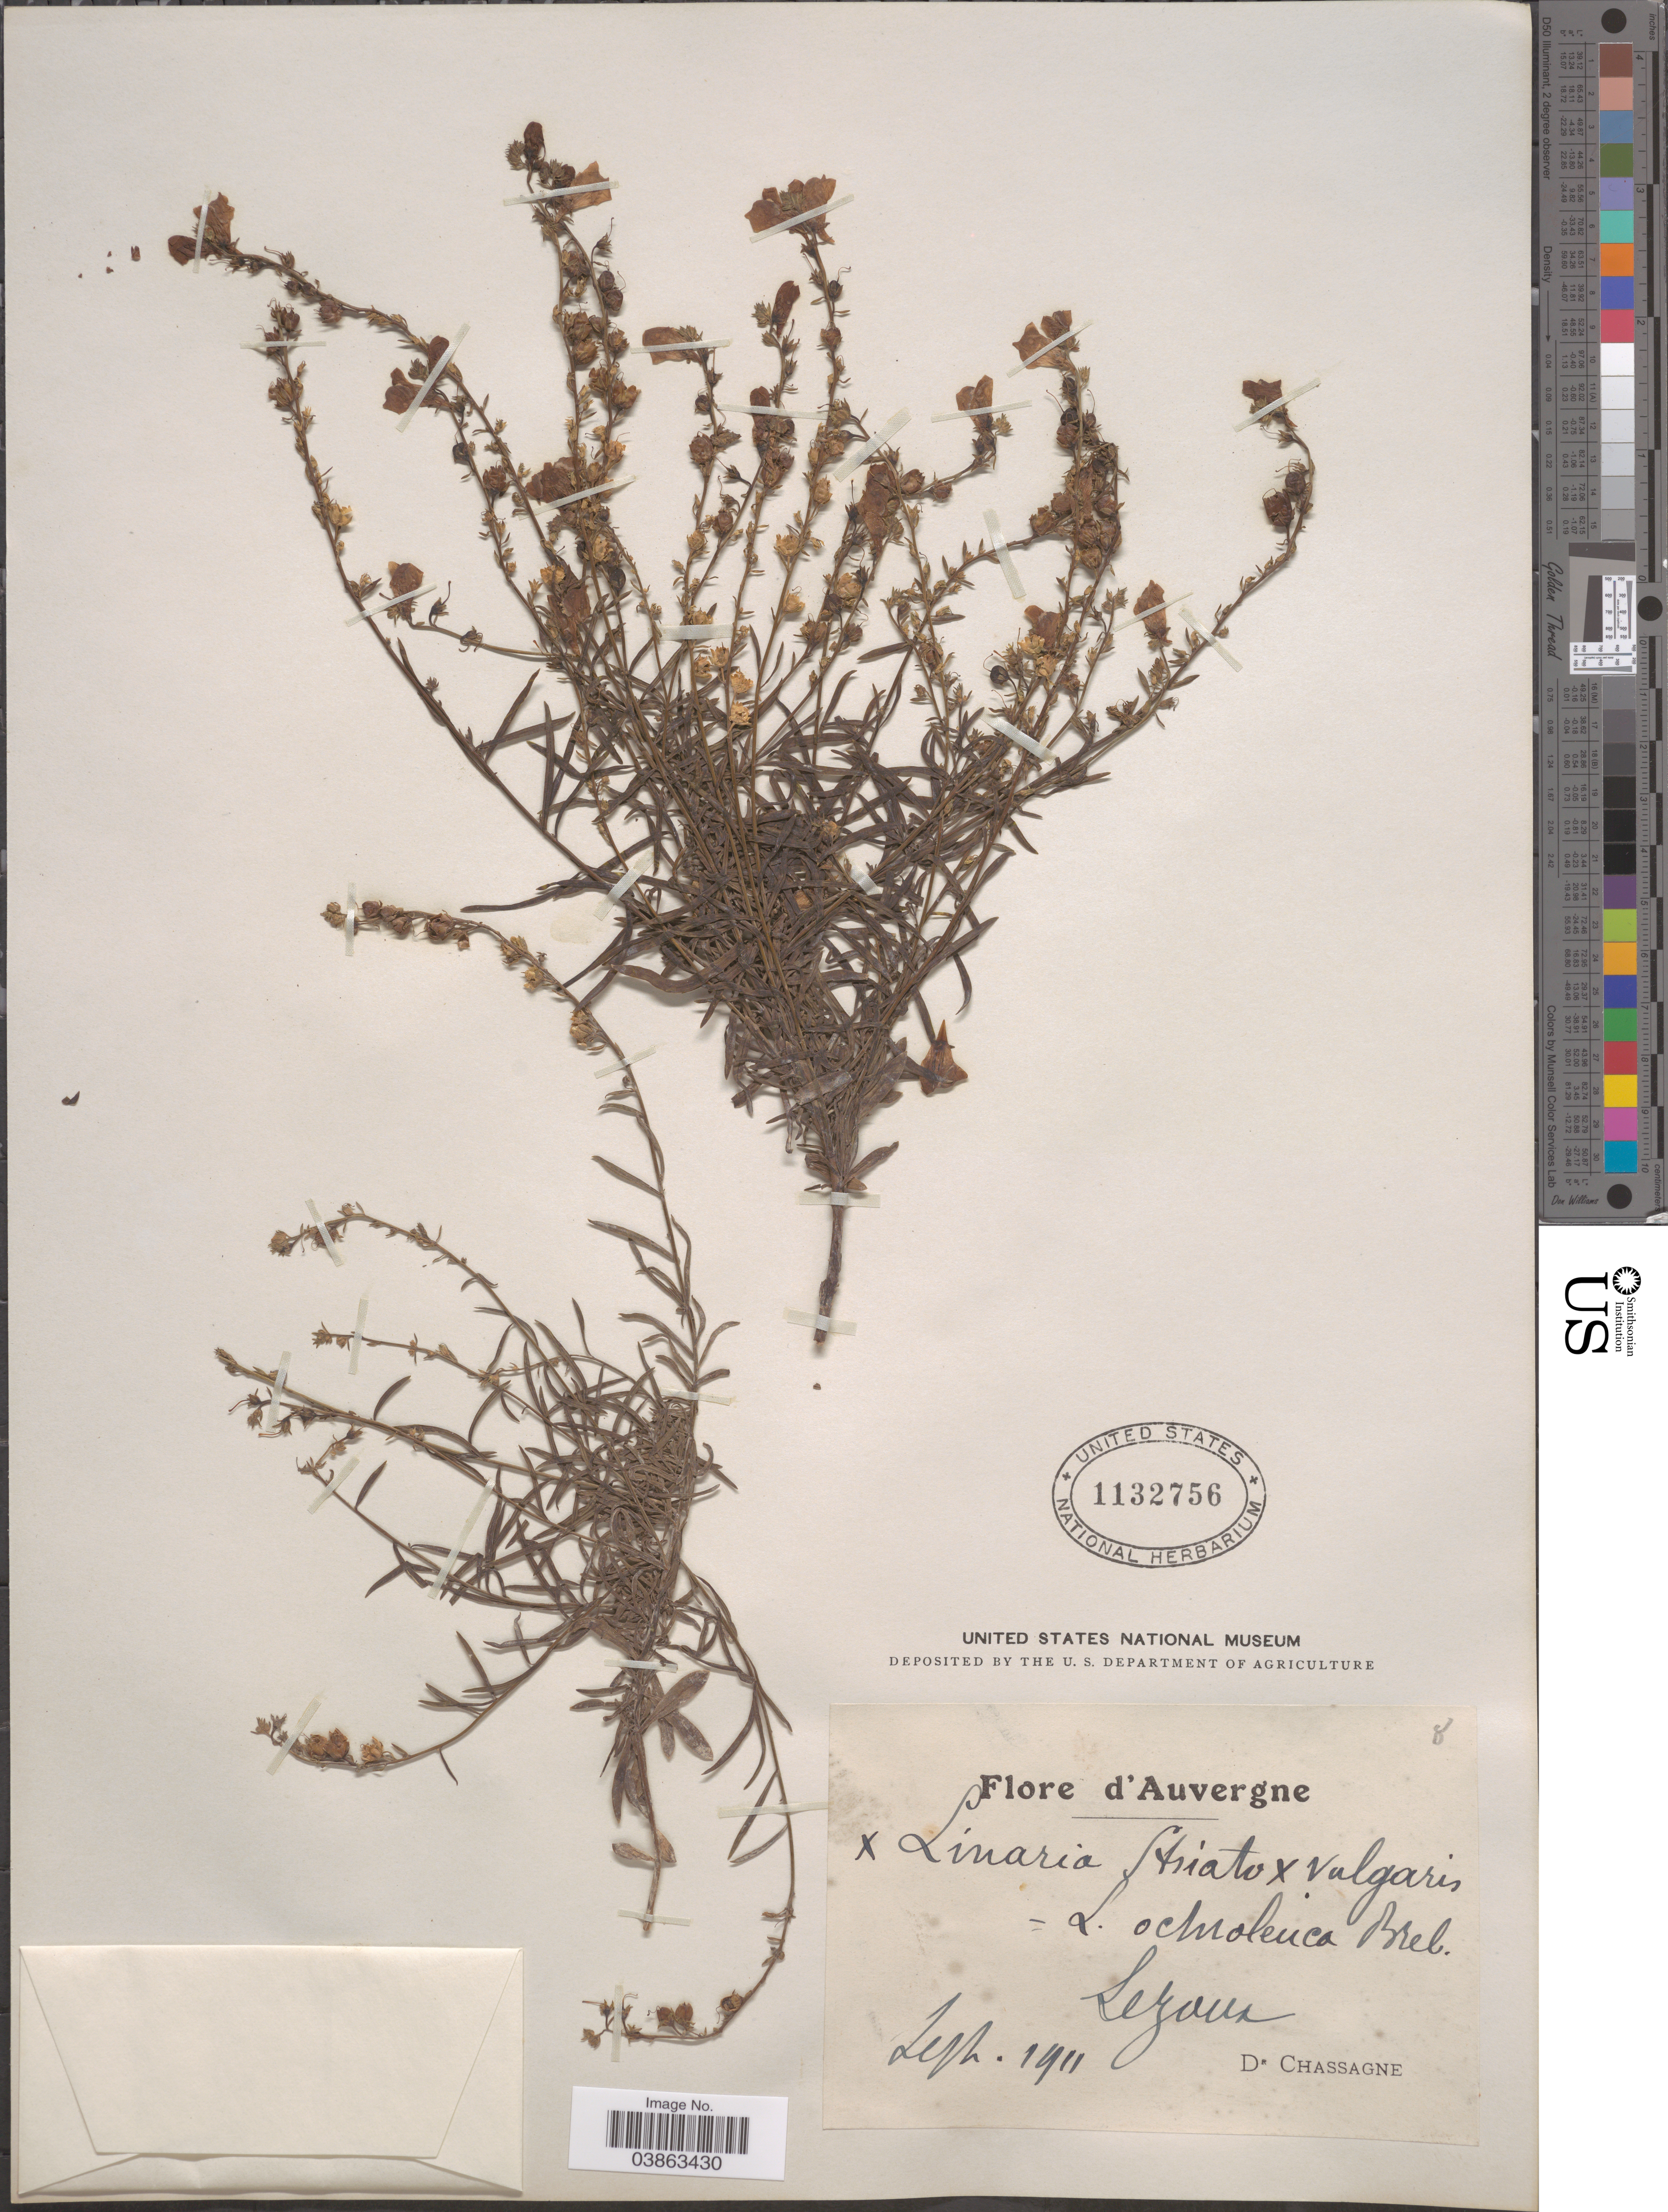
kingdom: Plantae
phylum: Tracheophyta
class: Magnoliopsida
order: Lamiales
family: Plantaginaceae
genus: Linaria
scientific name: Linaria striata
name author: (Lam.) DC.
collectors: Chassagne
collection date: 1911-09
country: France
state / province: Auvergne-Rhône-Alpes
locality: D' Auvergne. Lezoux.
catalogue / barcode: US 1132756